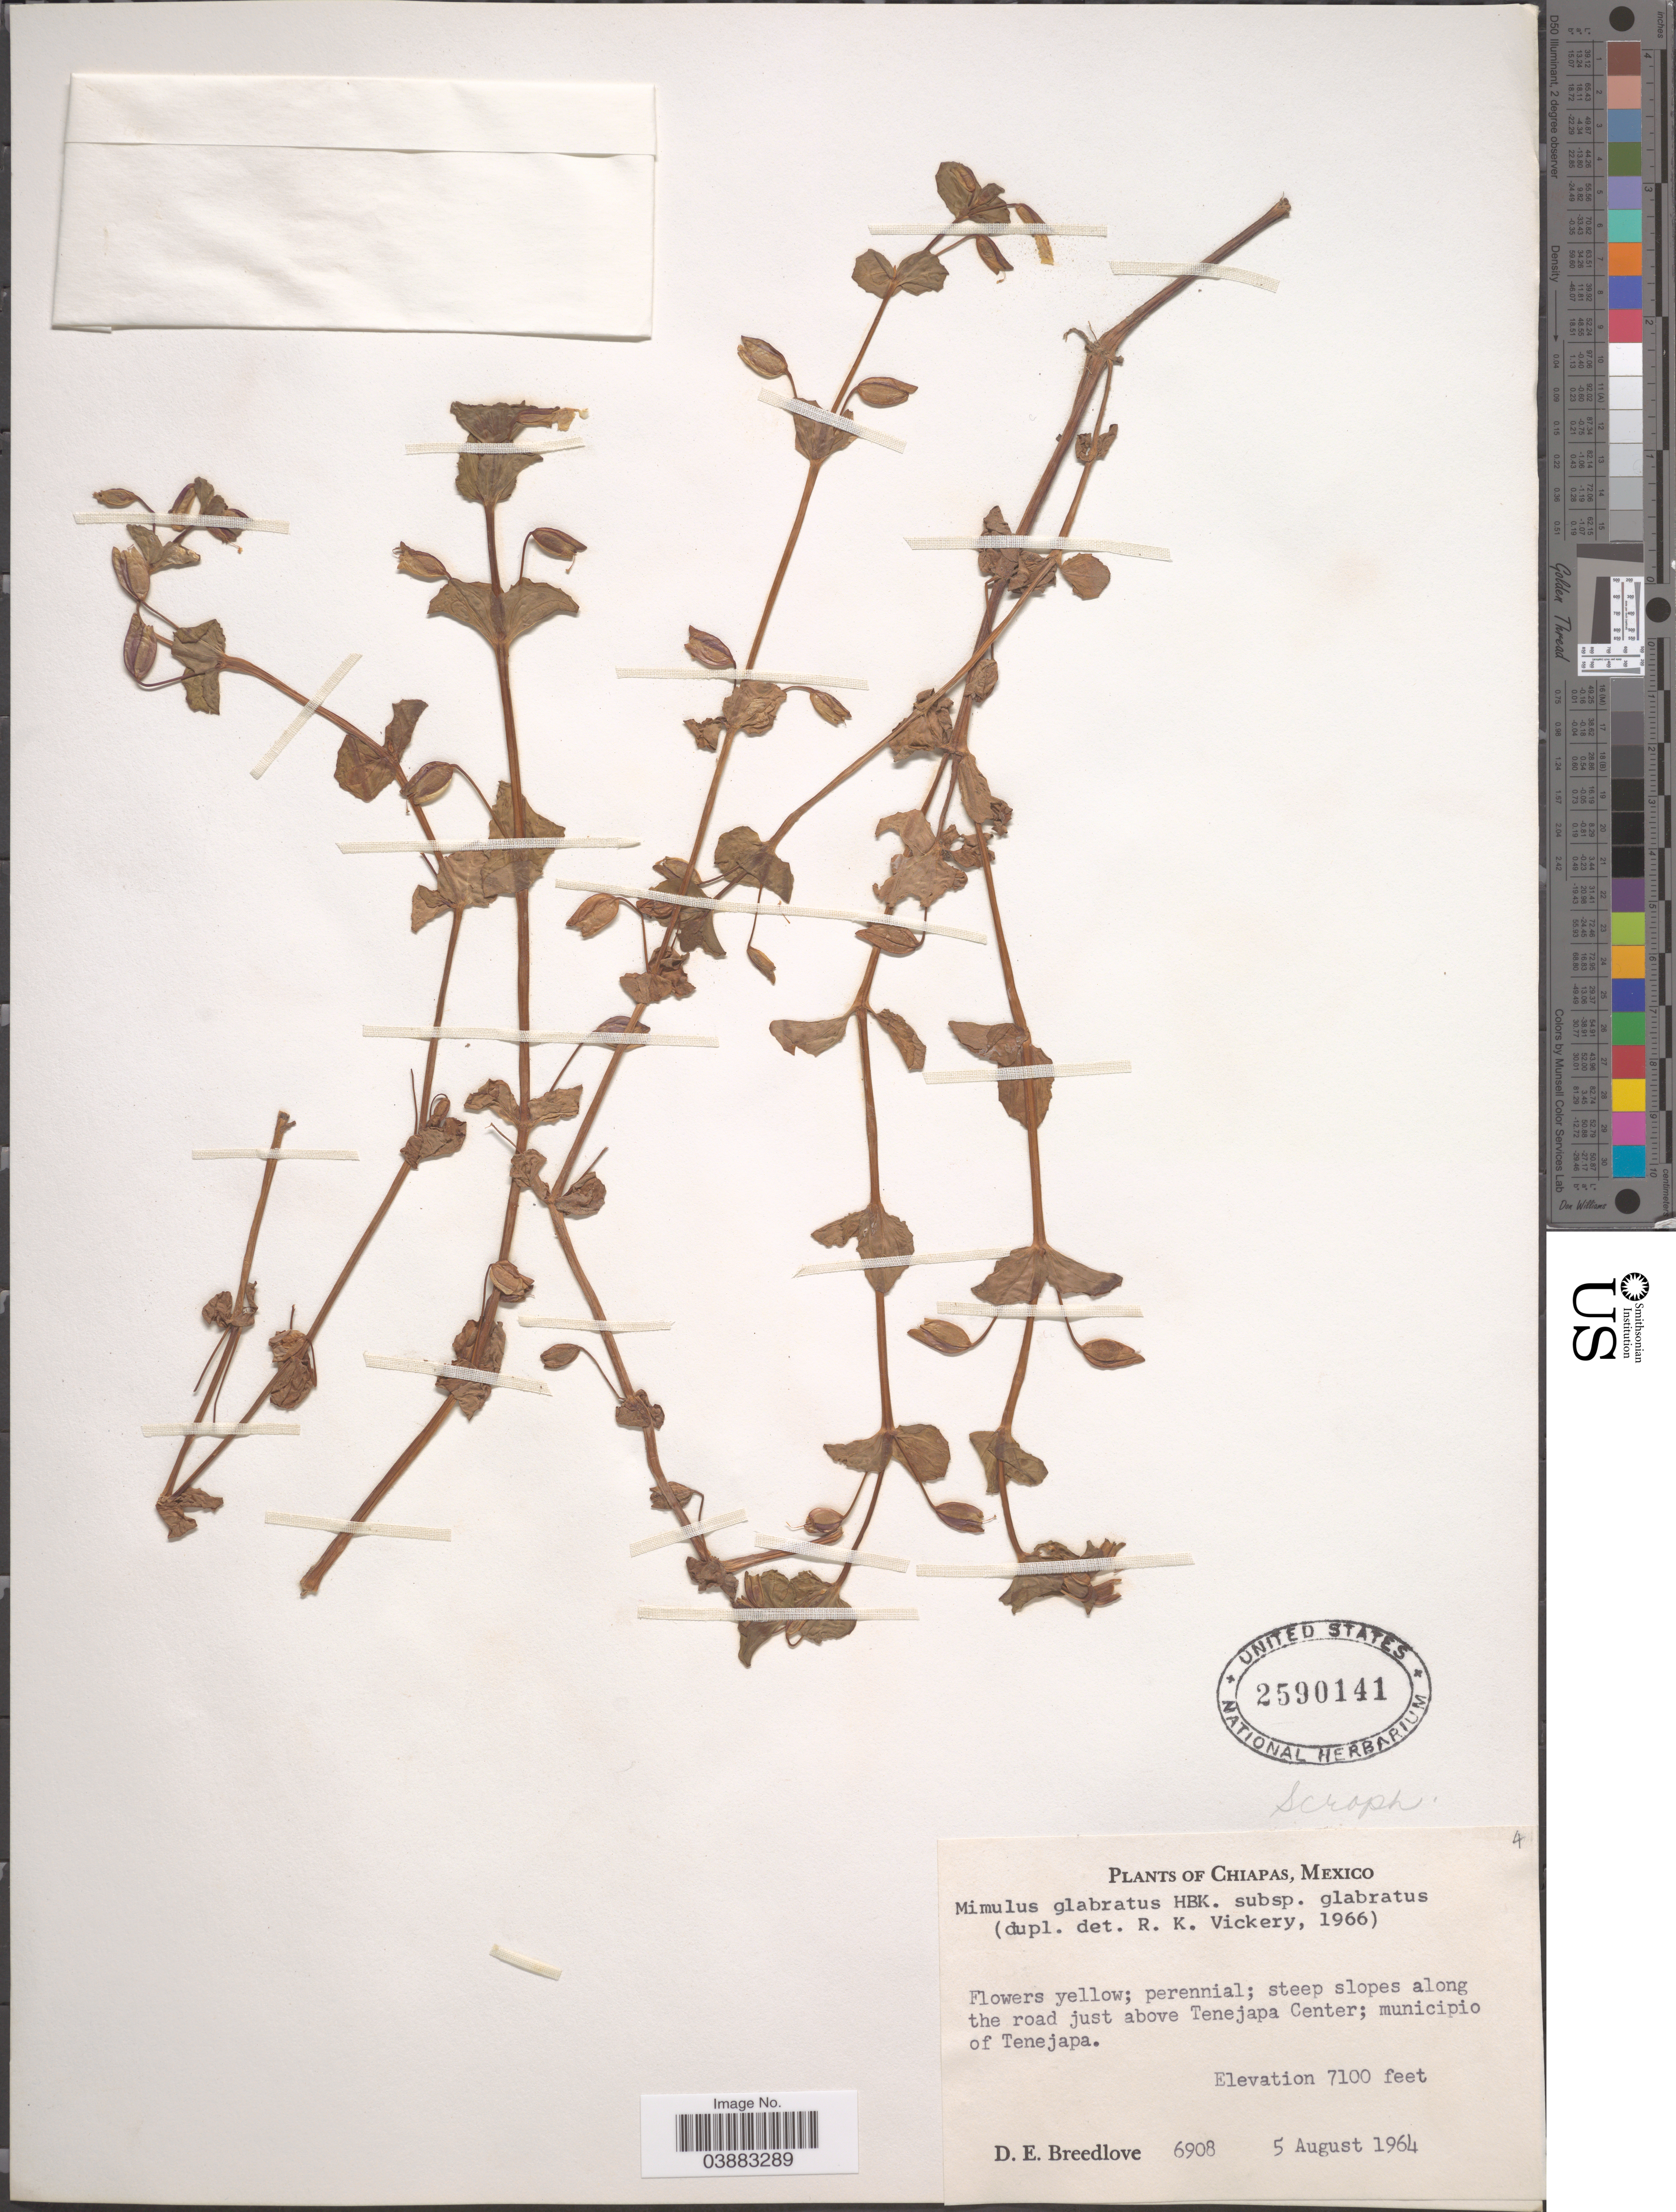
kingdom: Plantae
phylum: Tracheophyta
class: Magnoliopsida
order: Lamiales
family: Phrymaceae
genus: Mimulus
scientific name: Mimulus glabratus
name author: Kunth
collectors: D. E. Breedlove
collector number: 6908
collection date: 1964-08-05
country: Mexico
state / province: Chiapas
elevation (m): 2164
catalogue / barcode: US 2590141